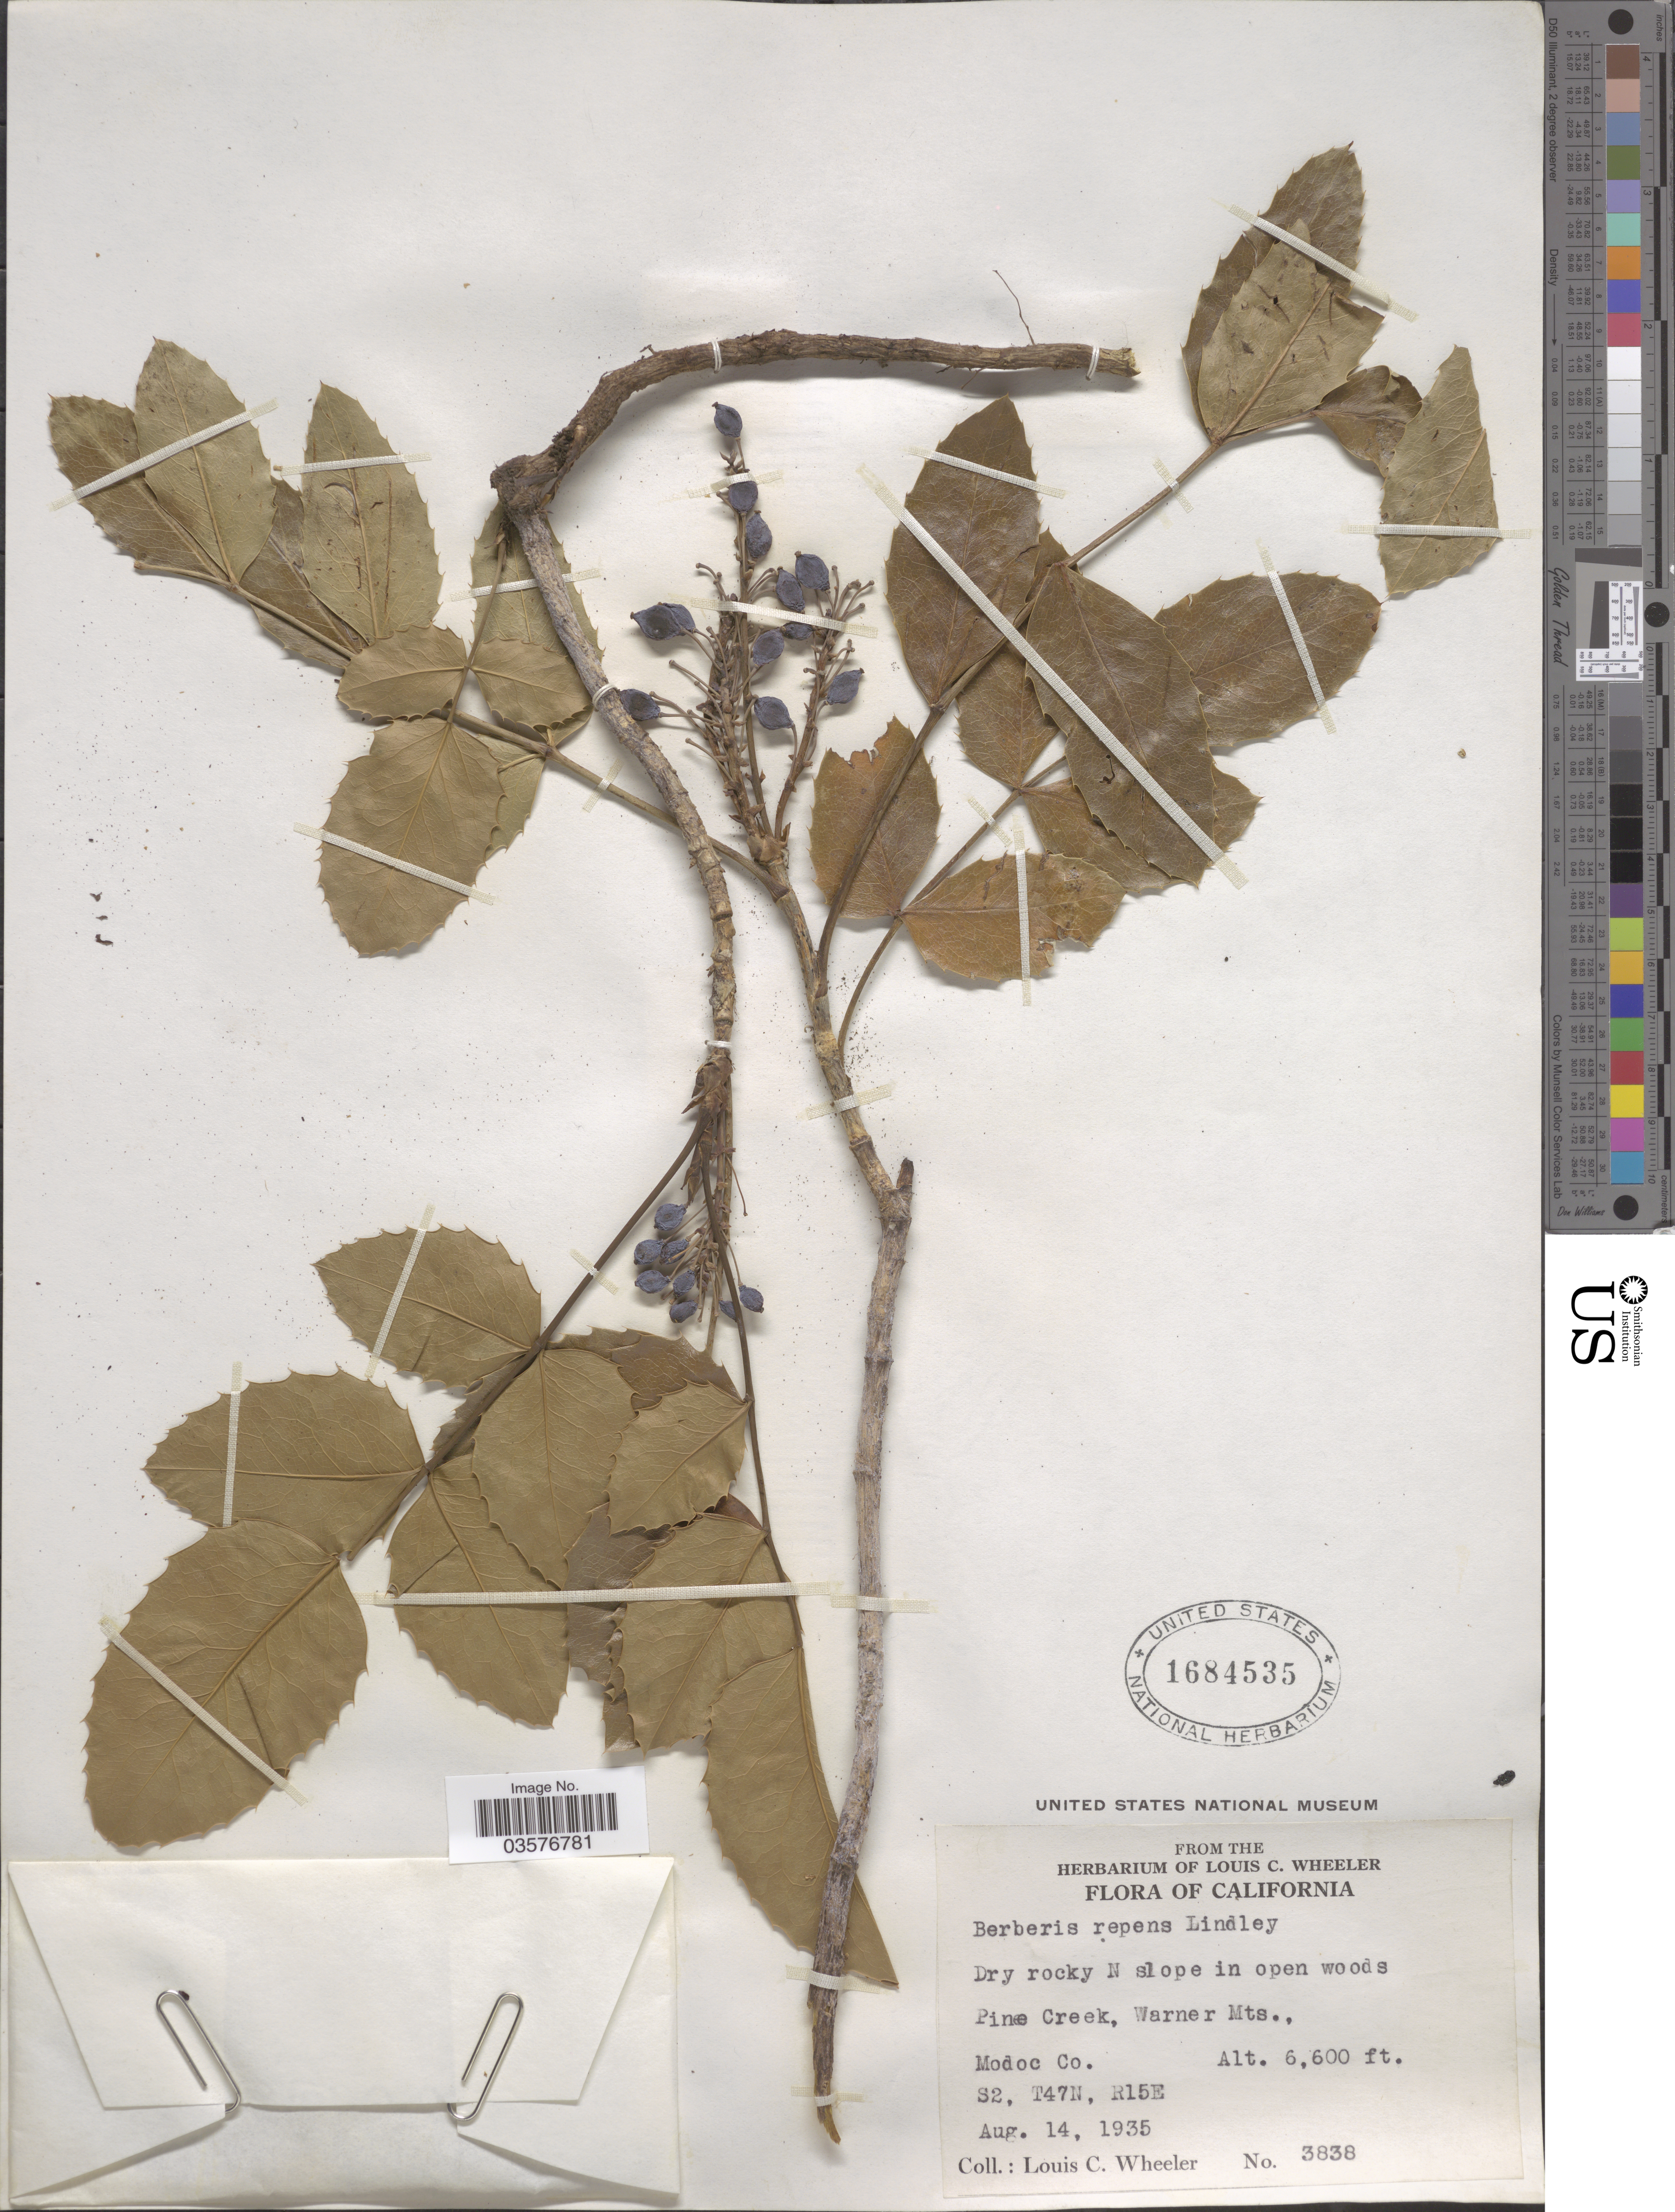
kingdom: Plantae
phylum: Tracheophyta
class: Magnoliopsida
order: Ranunculales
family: Berberidaceae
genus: Mahonia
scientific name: Mahonia repens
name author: (Lindl.) G. Don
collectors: L. C. Wheeler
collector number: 3838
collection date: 1935-08-14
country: United States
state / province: California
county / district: Modoc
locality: Dry rocky N slope in open woods. Pine Creek, Warner Mts., Modoc Co. S2, T47N, R15E.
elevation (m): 2012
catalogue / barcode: US 1684535